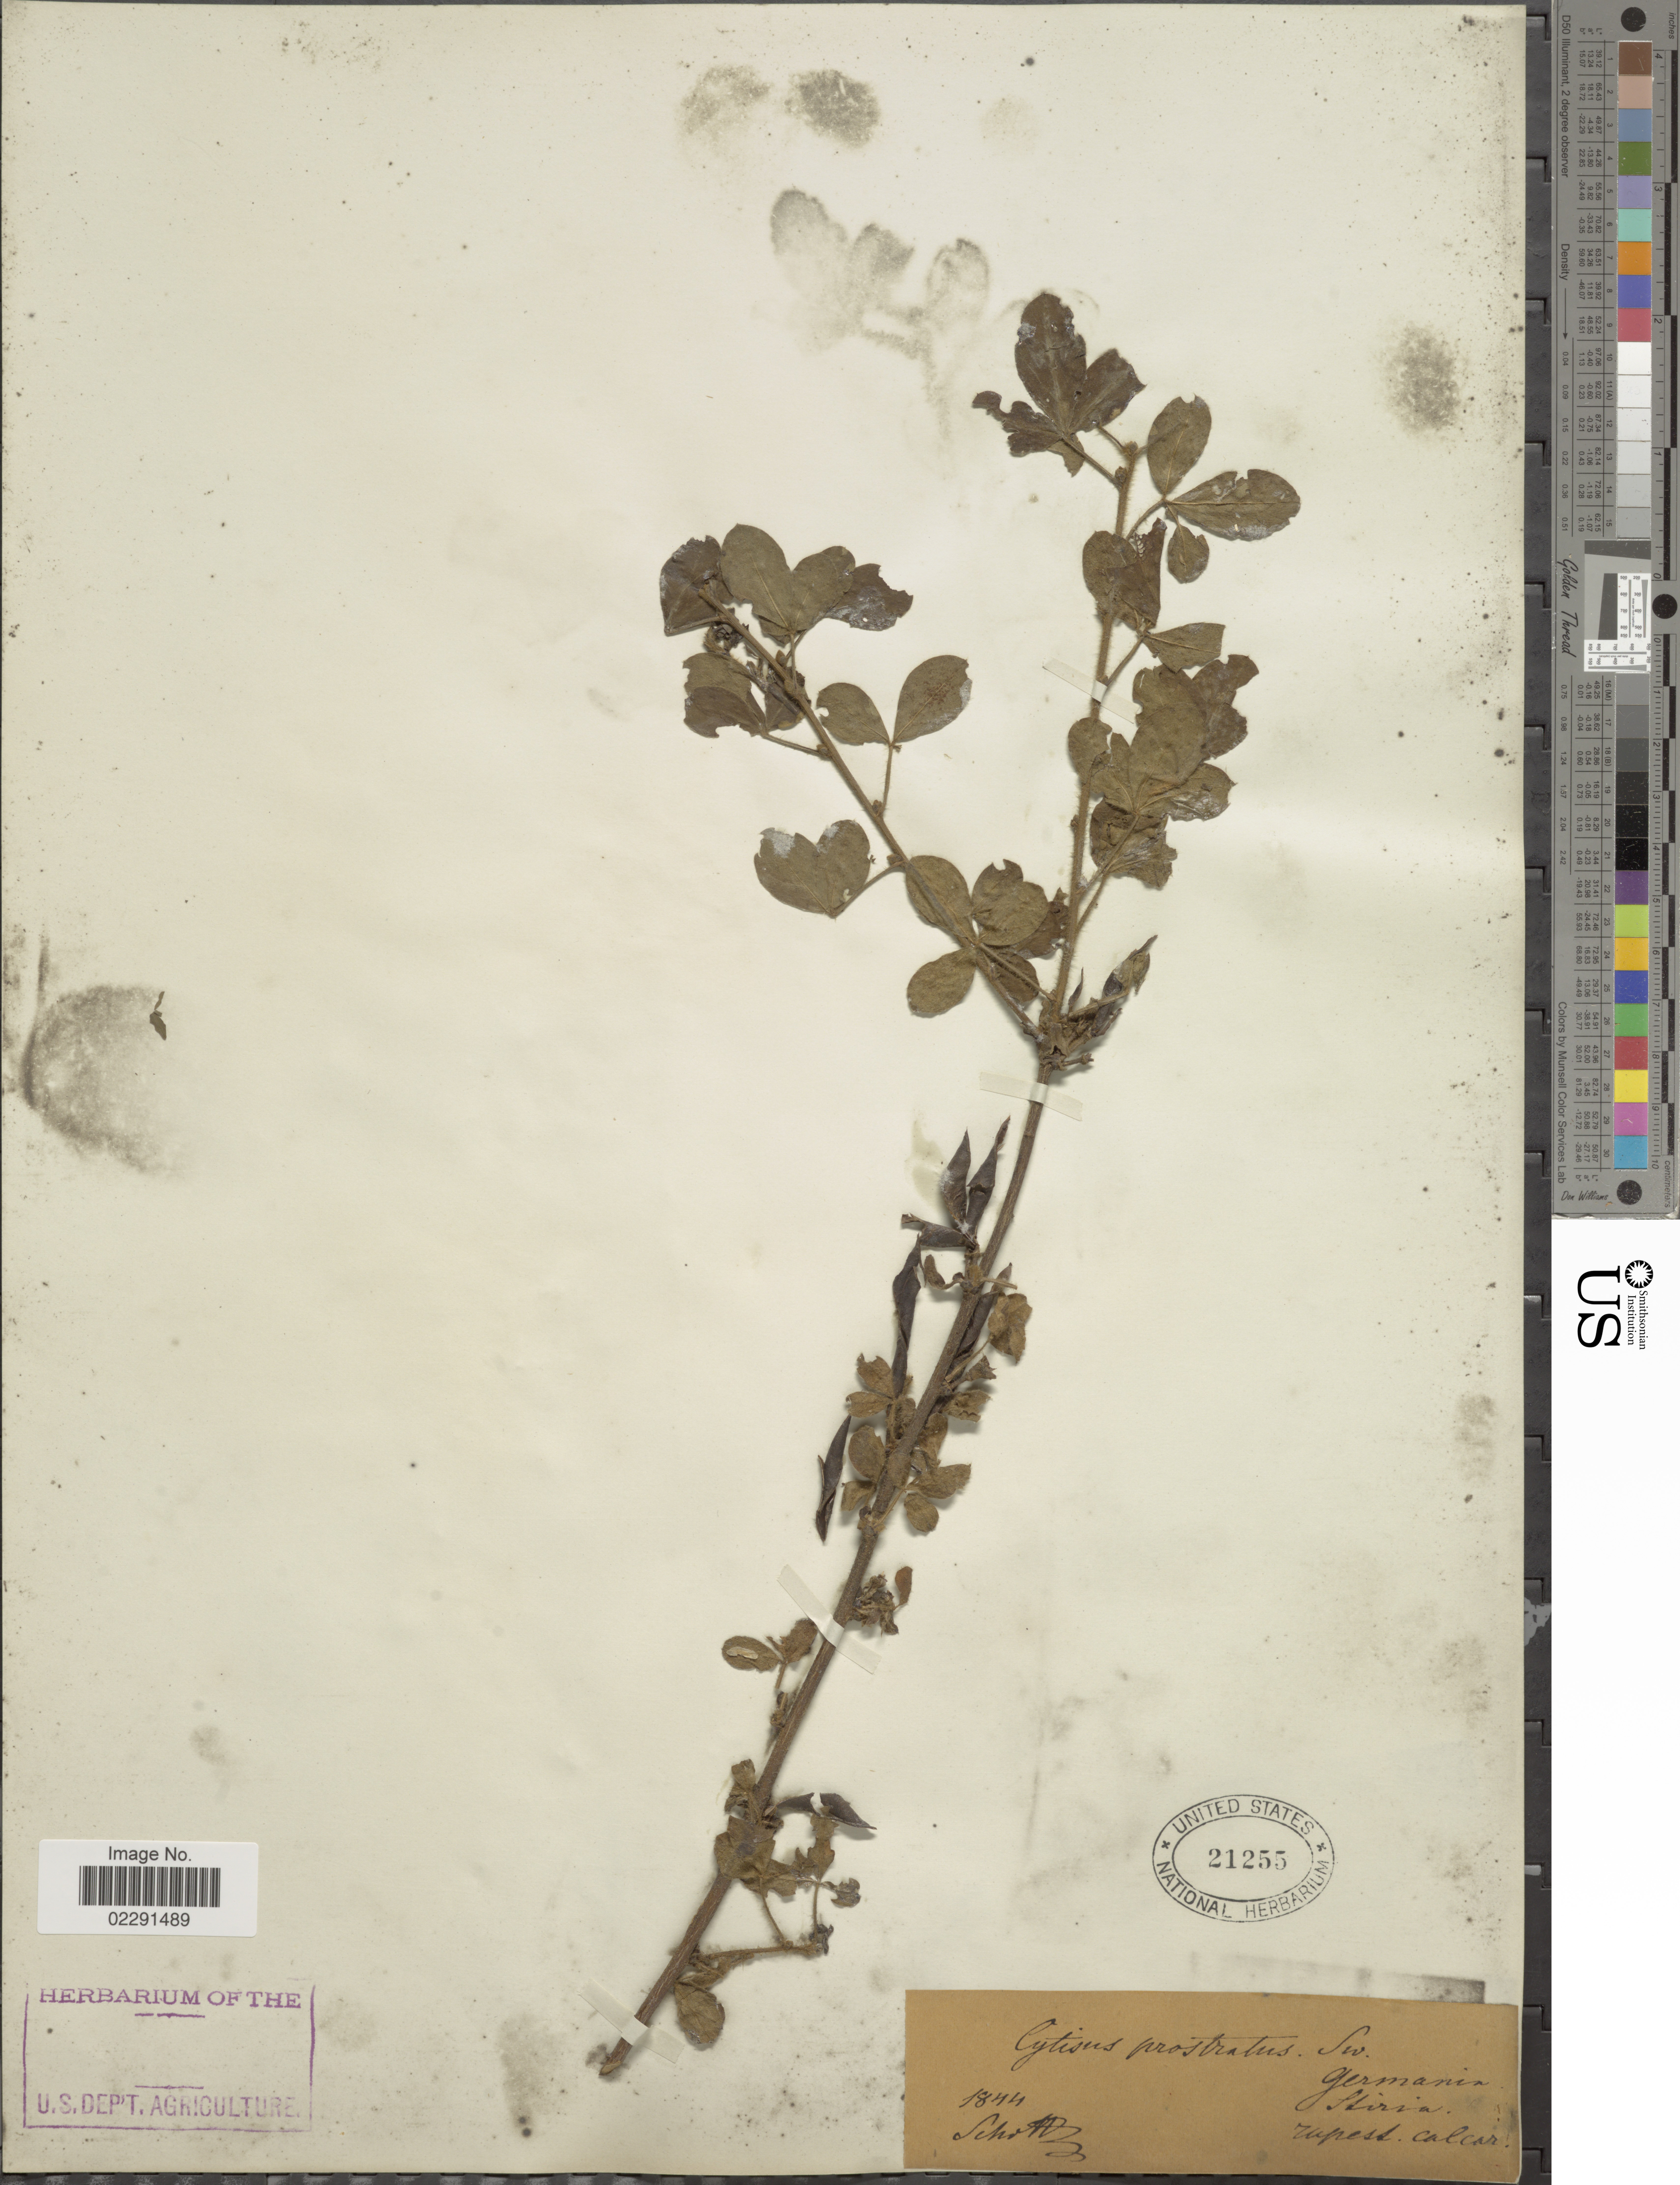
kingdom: Plantae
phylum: Tracheophyta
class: Magnoliopsida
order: Fabales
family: Fabaceae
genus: Cytisus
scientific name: Cytisus prostratus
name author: Scop.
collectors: Schott, --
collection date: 1844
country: Austria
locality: Stiria, Germania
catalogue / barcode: US 21255